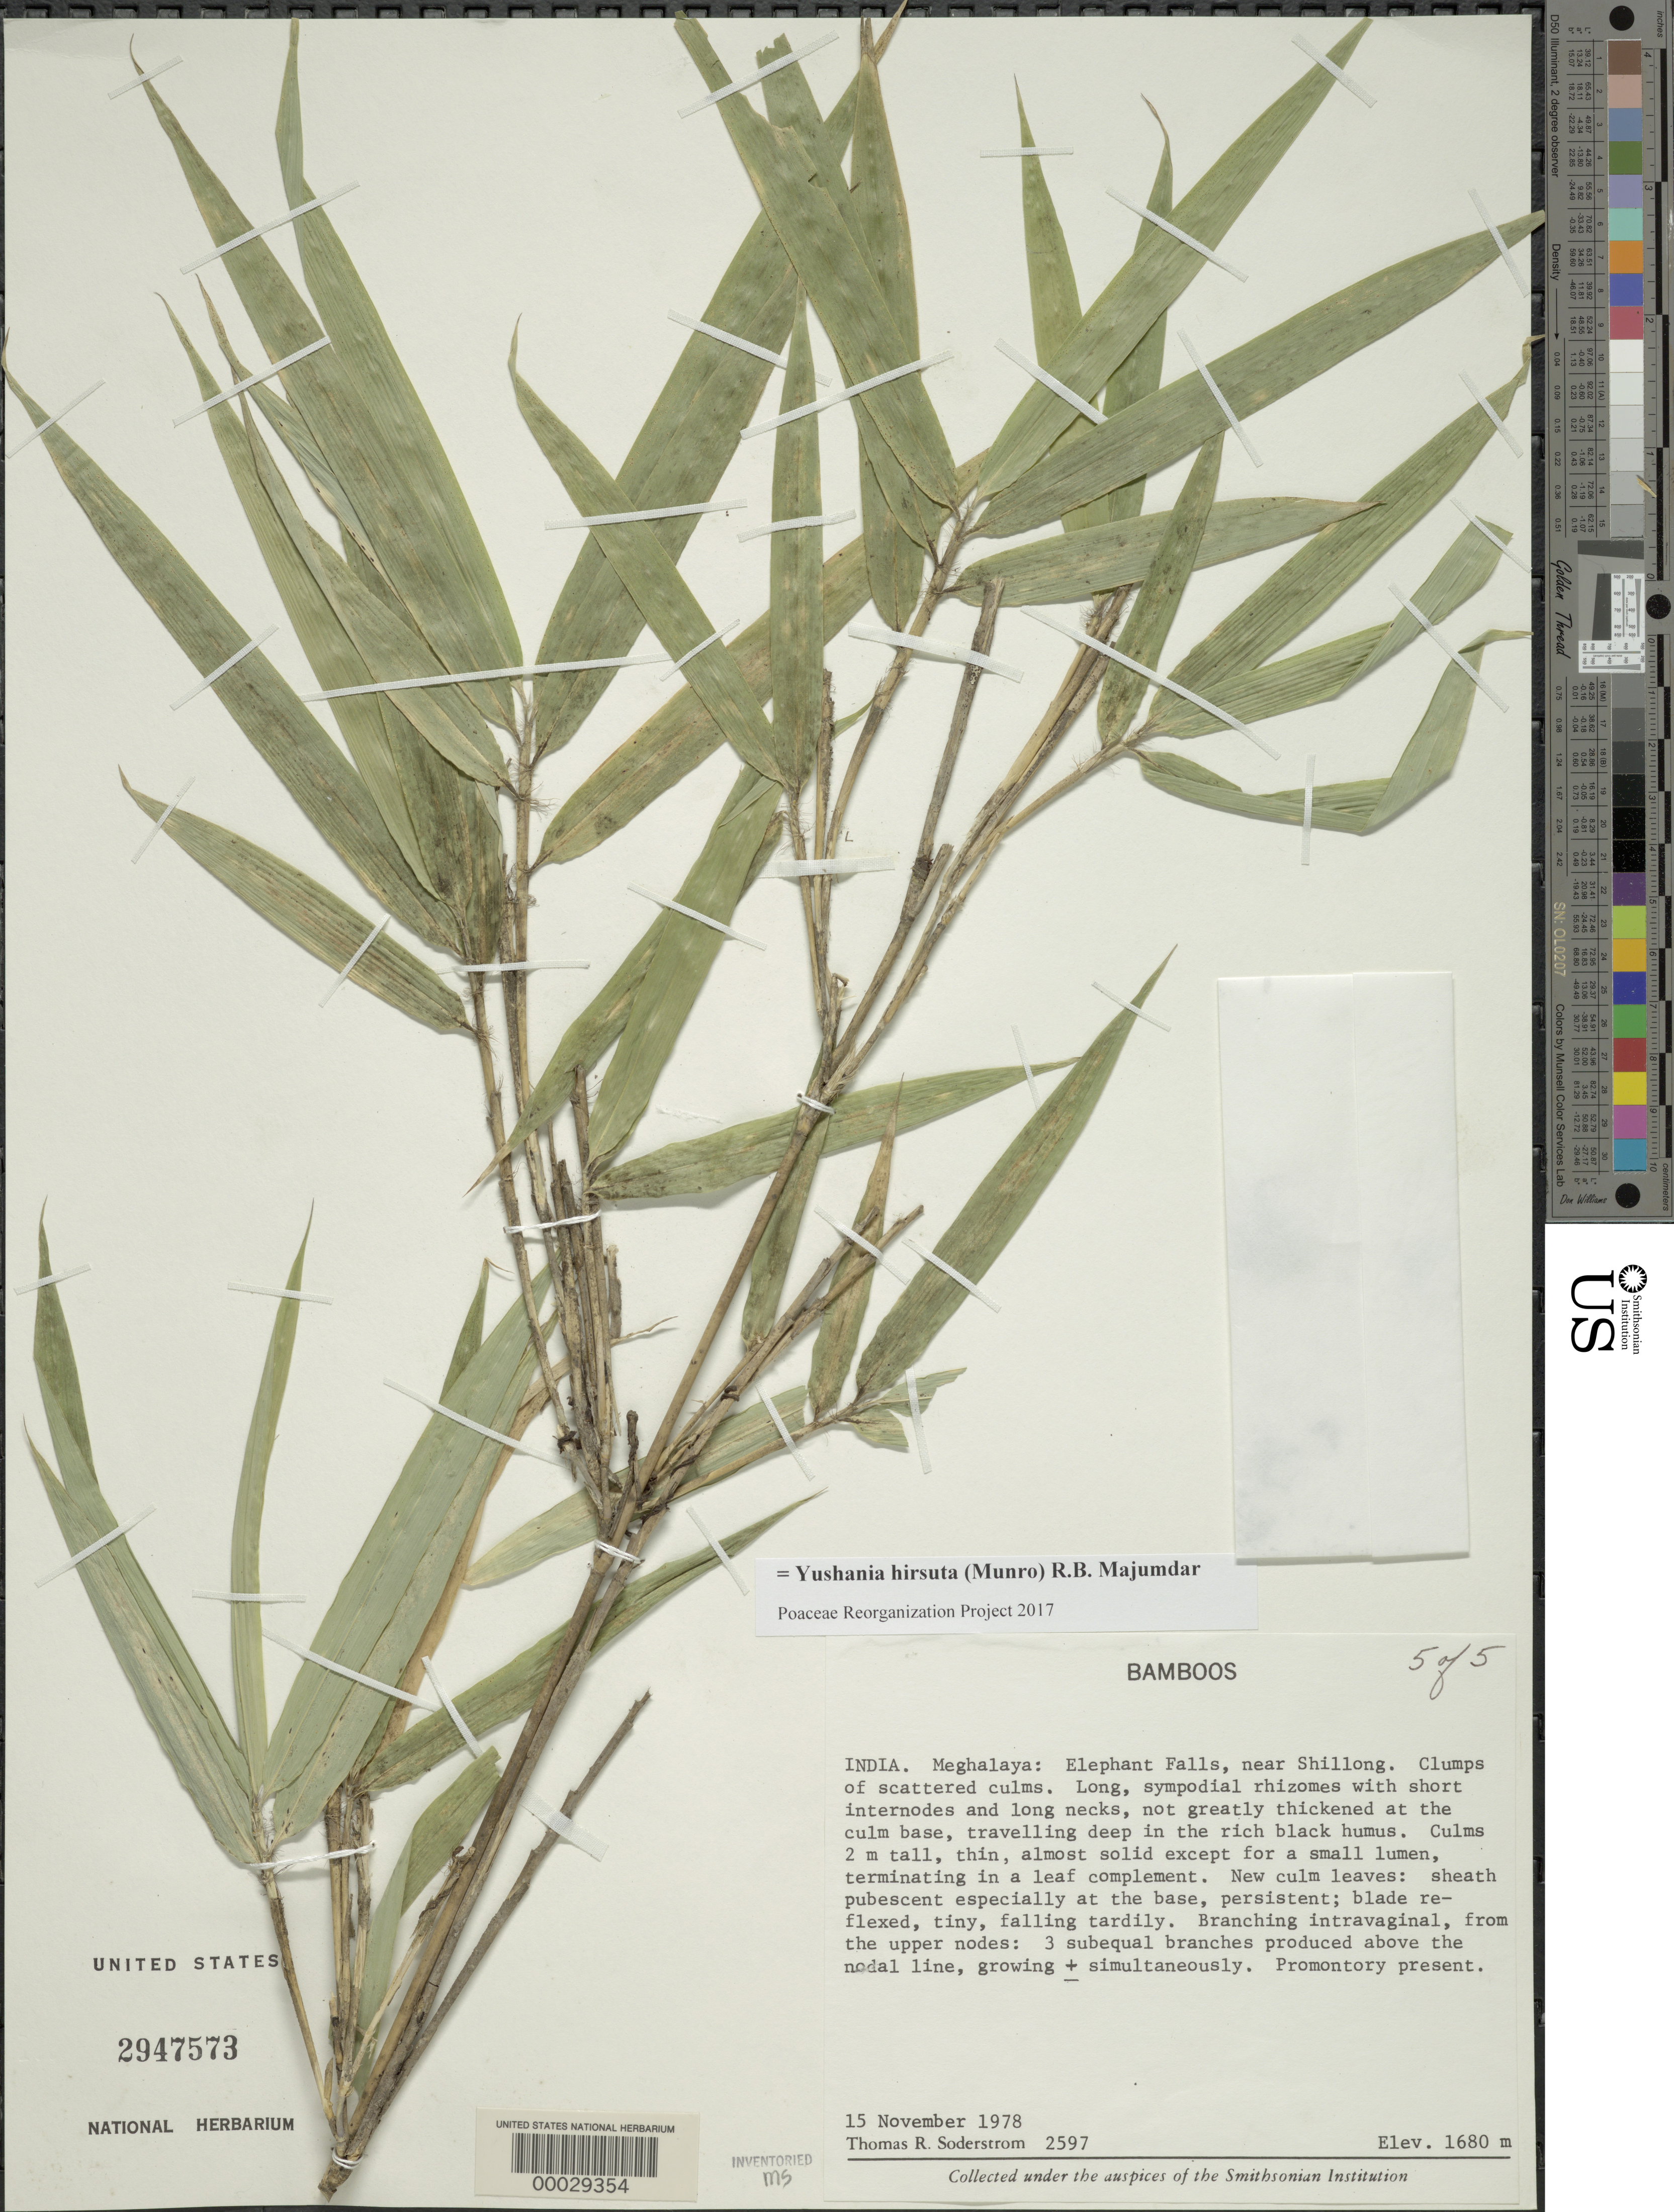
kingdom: Plantae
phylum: Tracheophyta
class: Liliopsida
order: Poales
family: Poaceae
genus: Yushania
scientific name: Yushania hirsuta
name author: (Munro) R.B. Majumdar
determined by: Poaceae Reorganization Project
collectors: T. R. Soderstrom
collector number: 2597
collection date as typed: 15 Nov 1978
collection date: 1978-11-15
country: India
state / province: Meghalaya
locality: Meghalaya, elephant falls, near shillong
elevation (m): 1680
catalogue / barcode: US 2947573